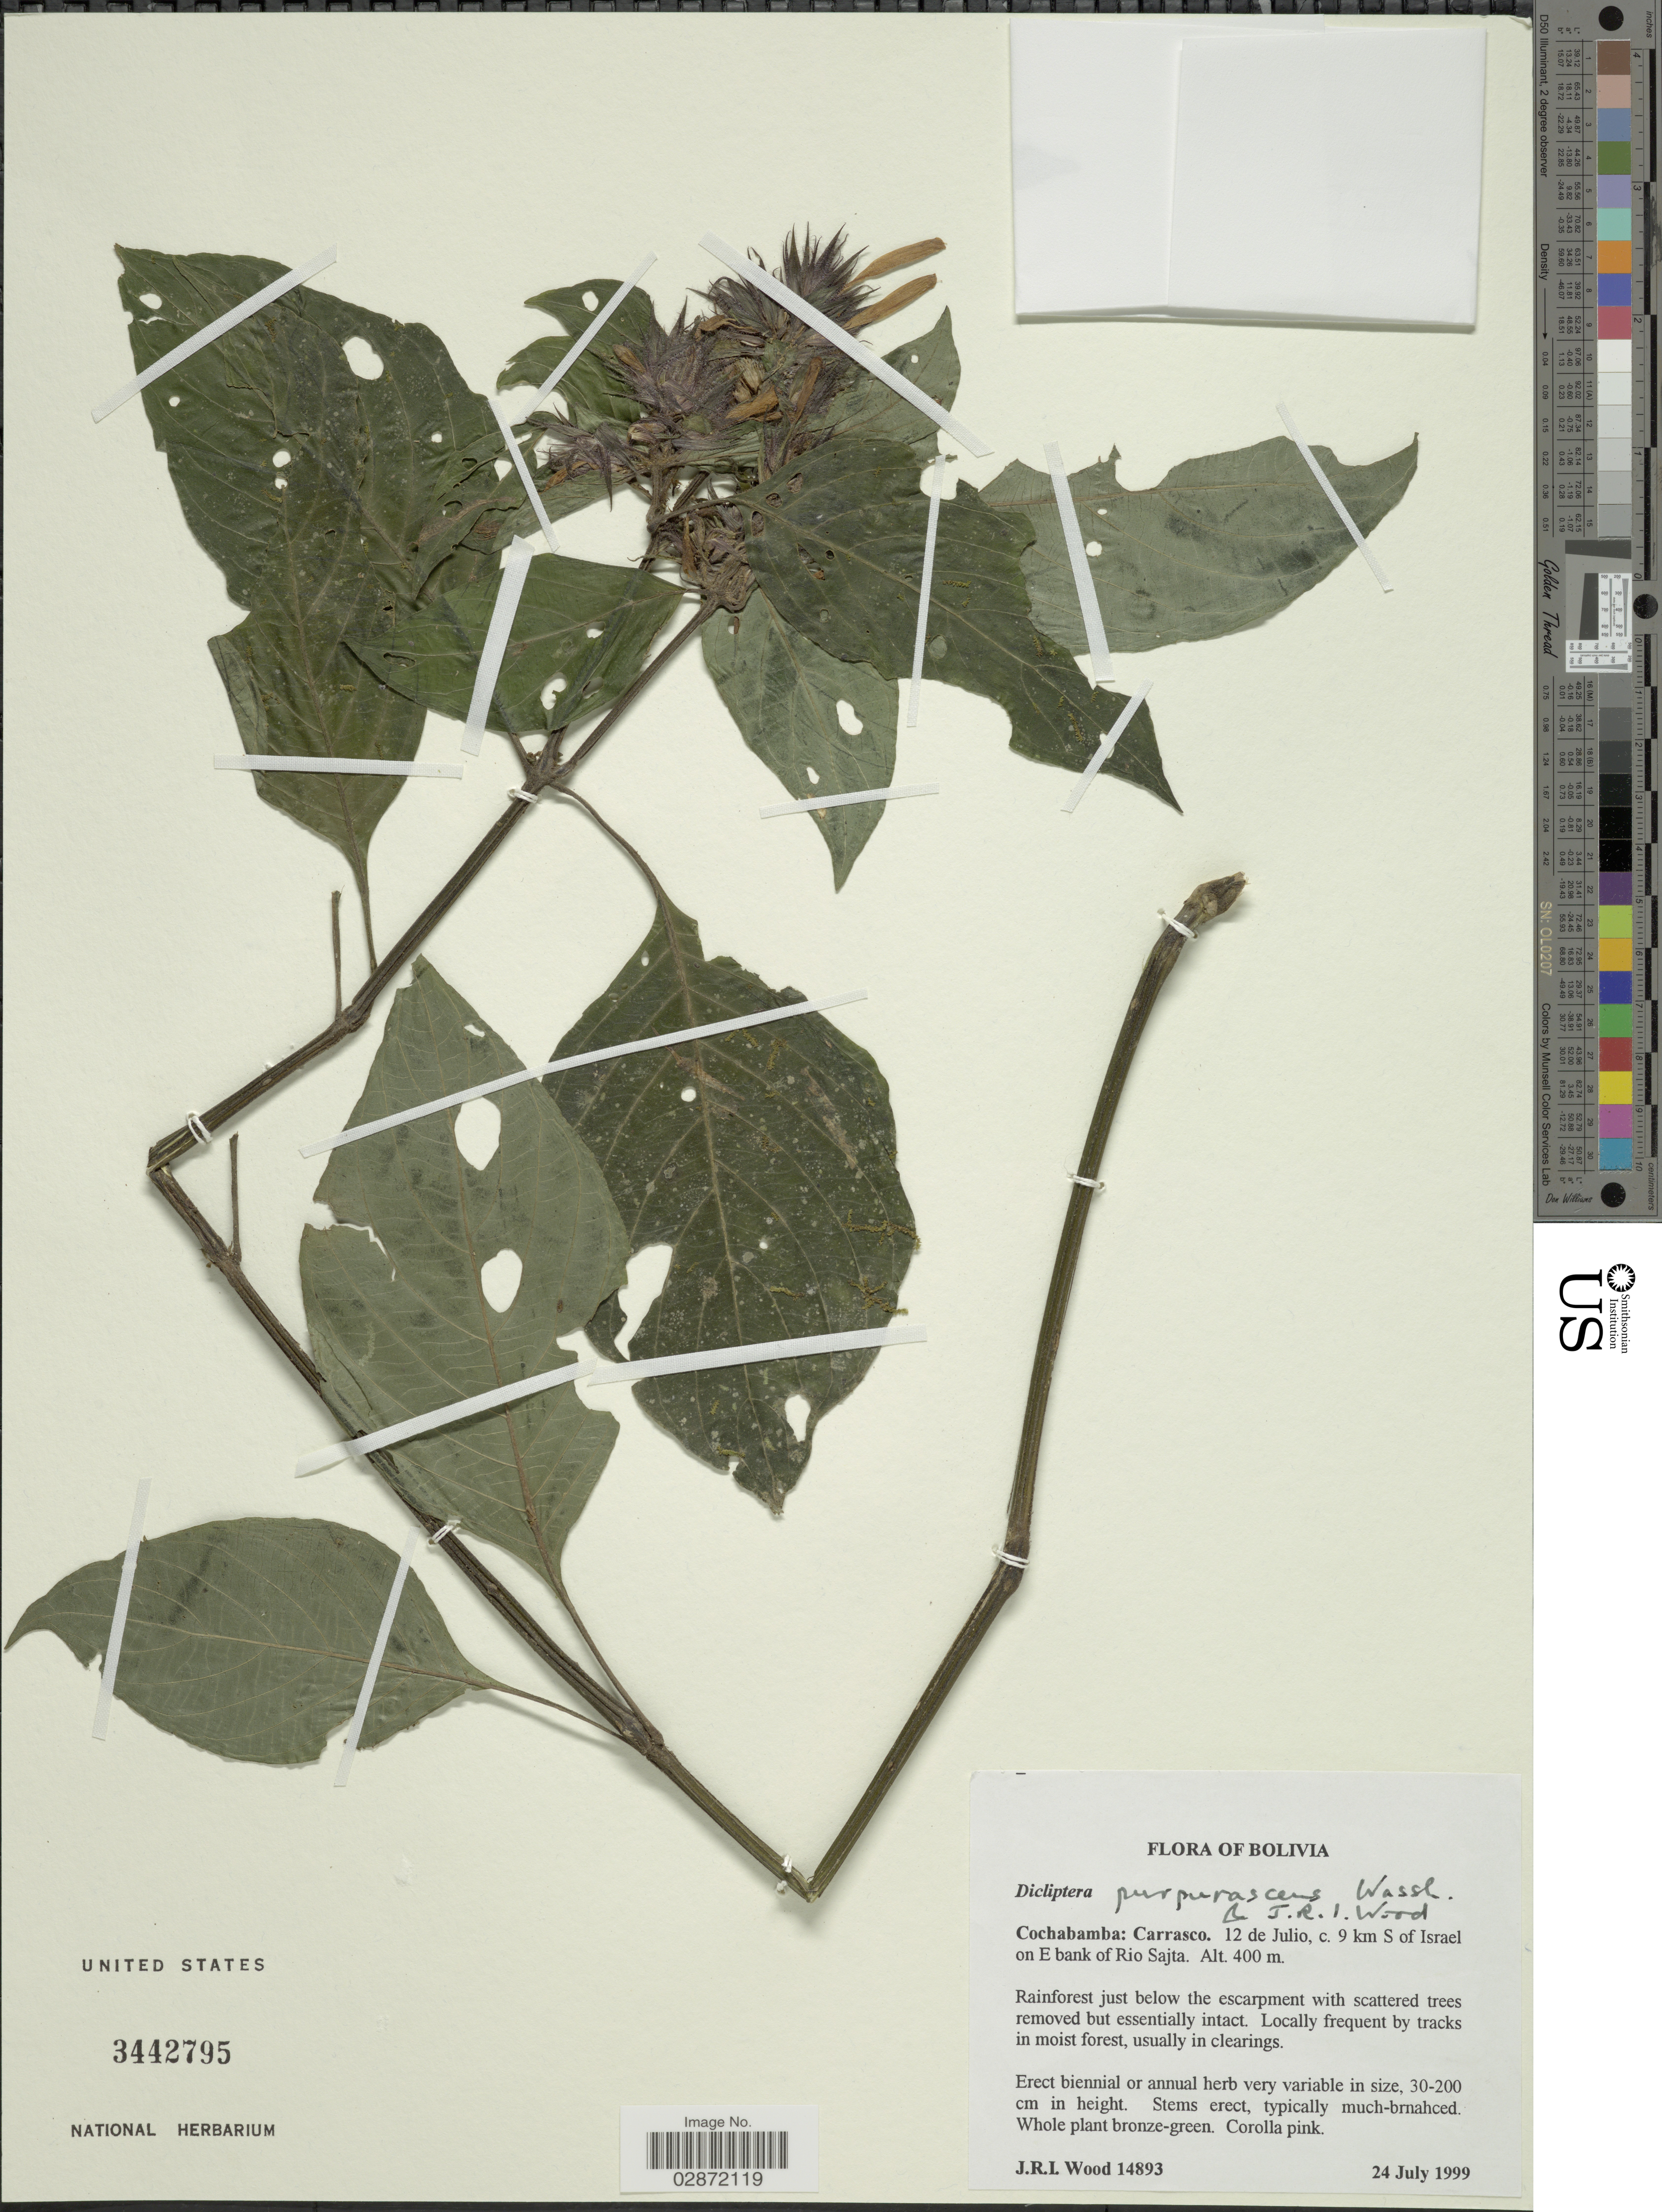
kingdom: Plantae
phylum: Tracheophyta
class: Magnoliopsida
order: Lamiales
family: Acanthaceae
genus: Dicliptera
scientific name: Dicliptera purpurascens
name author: Wassh. & J.R.I. Wood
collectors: J. R. I. Wood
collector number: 14893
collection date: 1999-07-24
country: Bolivia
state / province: Cochabamba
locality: Carrasco. 12 de Julio, c. 9 km S of Israel on E bank of Rio Sajta.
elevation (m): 400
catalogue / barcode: US 3442795